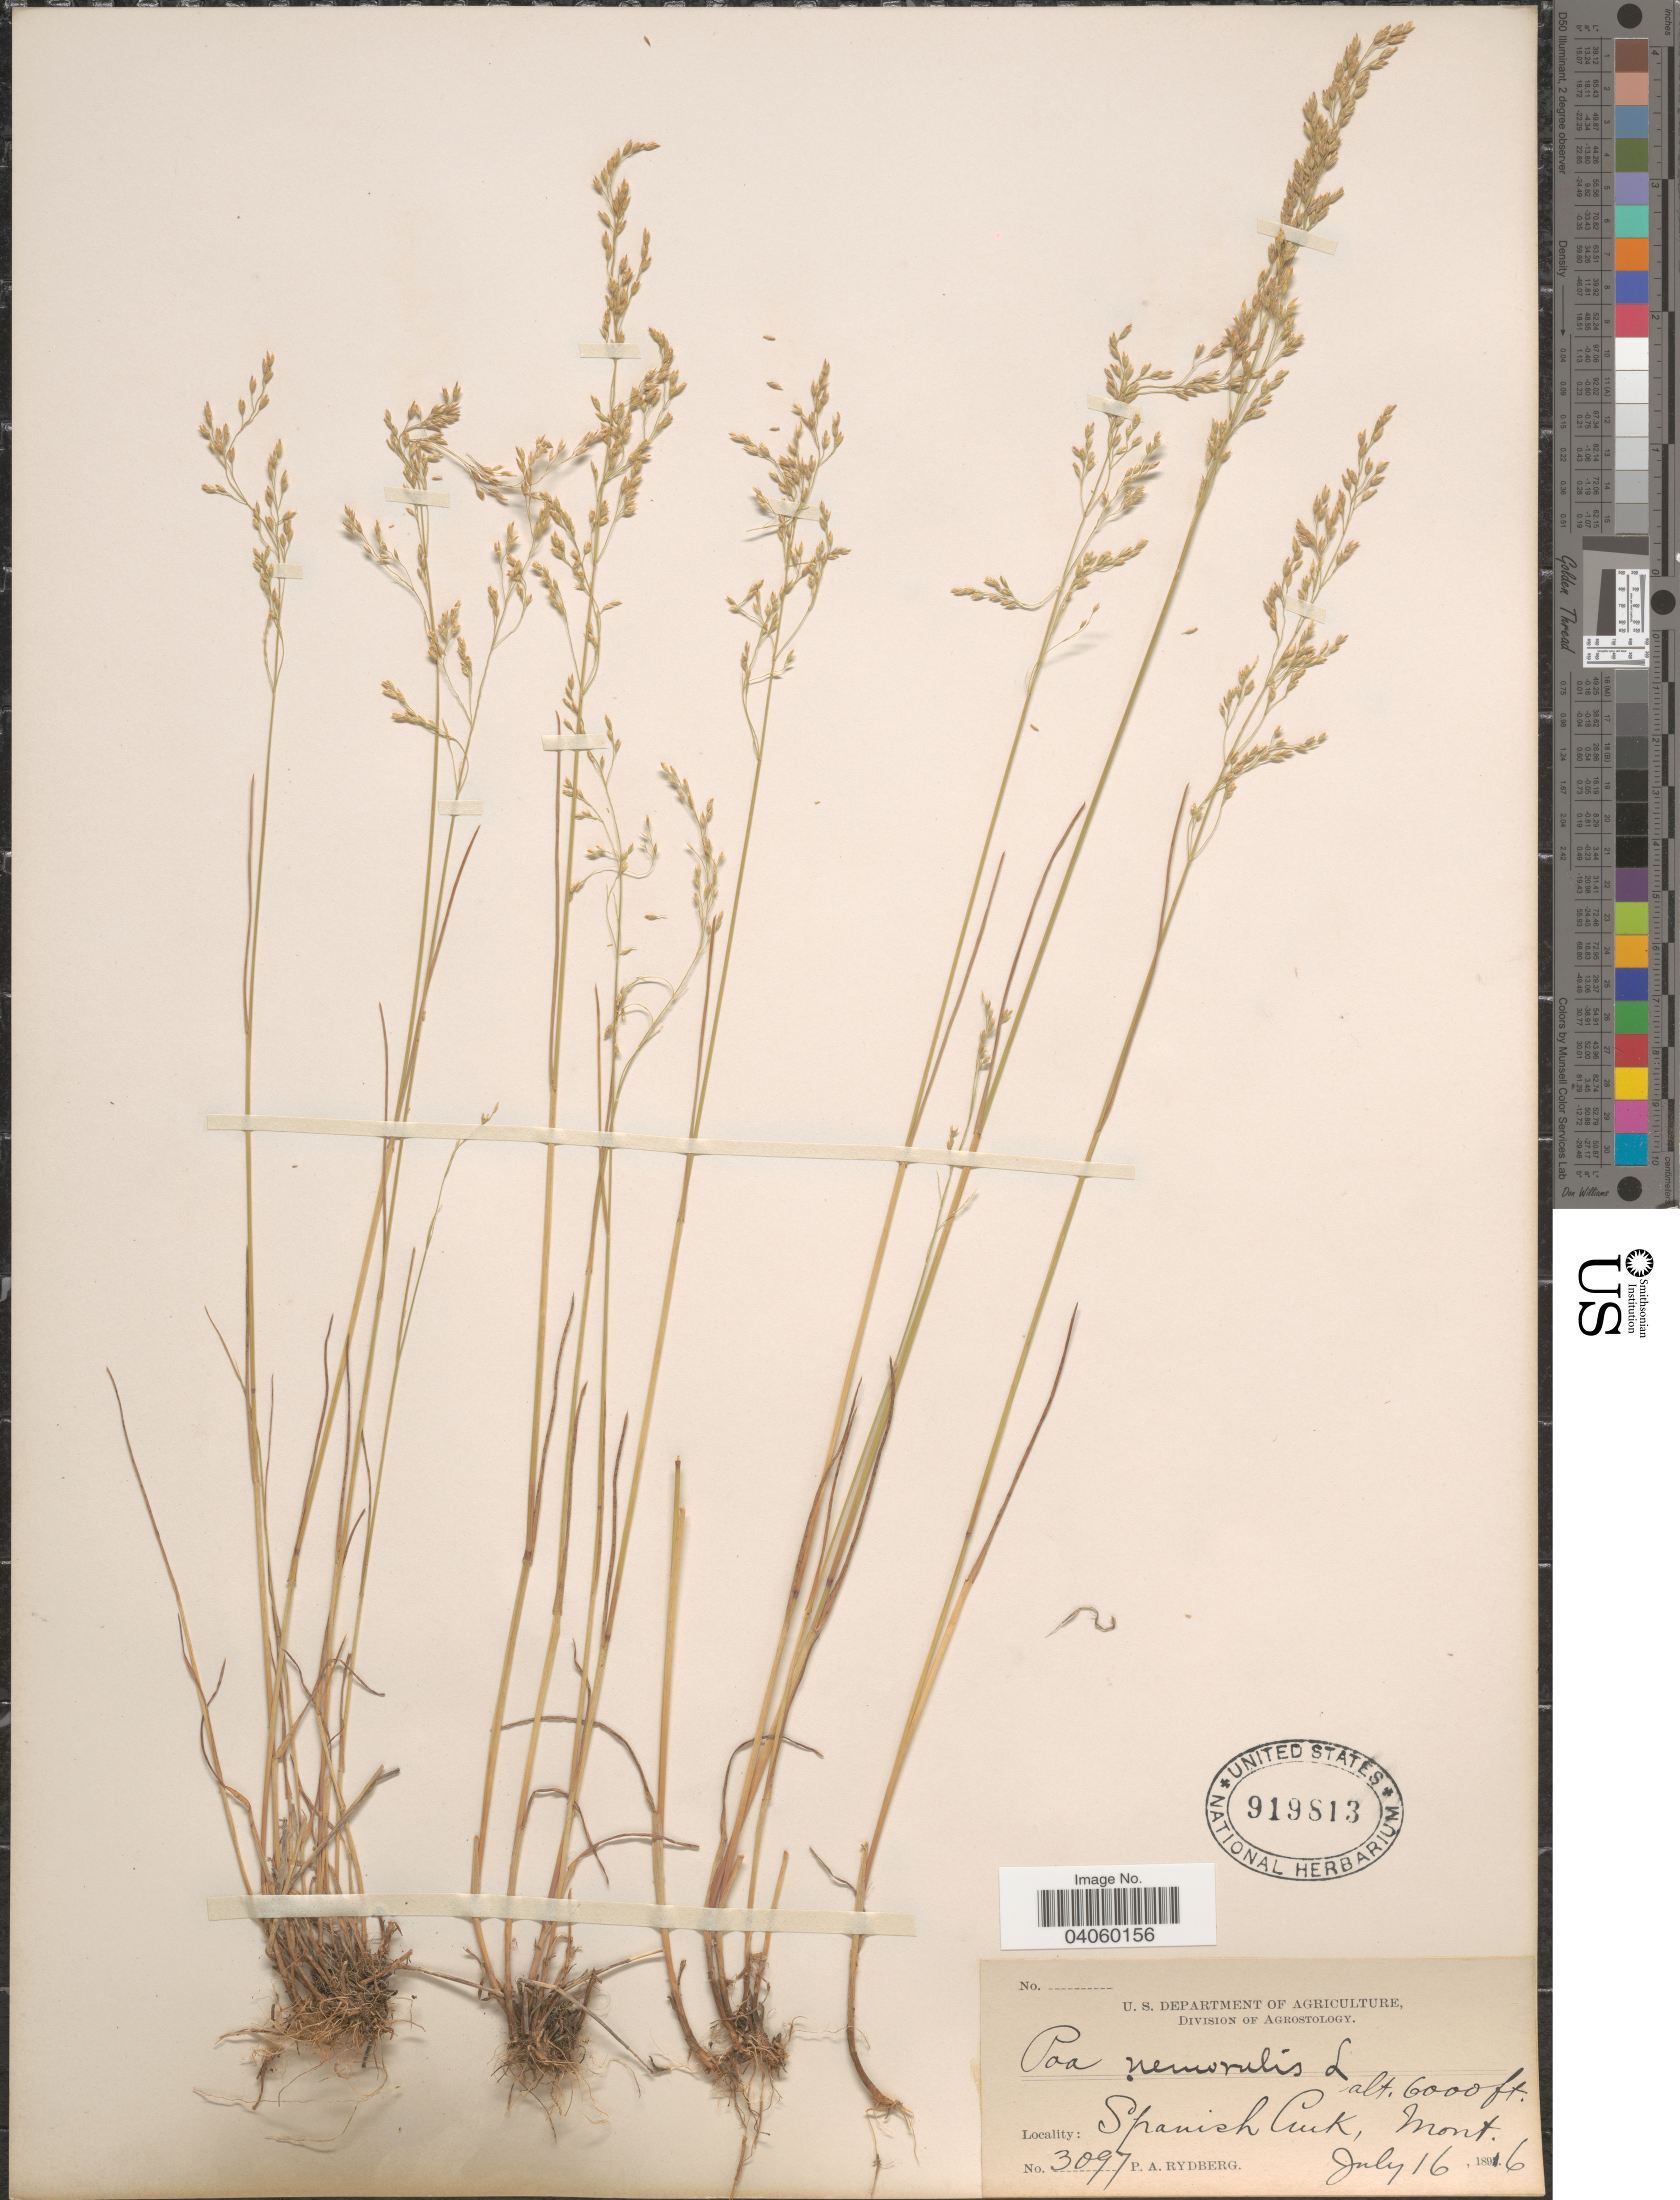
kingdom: Plantae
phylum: Tracheophyta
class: Liliopsida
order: Poales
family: Poaceae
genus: Poa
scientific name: Poa interior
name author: Rydb.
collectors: P. A. Rydberg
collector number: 3097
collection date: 1896-07-16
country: United States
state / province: Montana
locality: Spanish Creek.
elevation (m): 1829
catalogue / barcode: US 919813